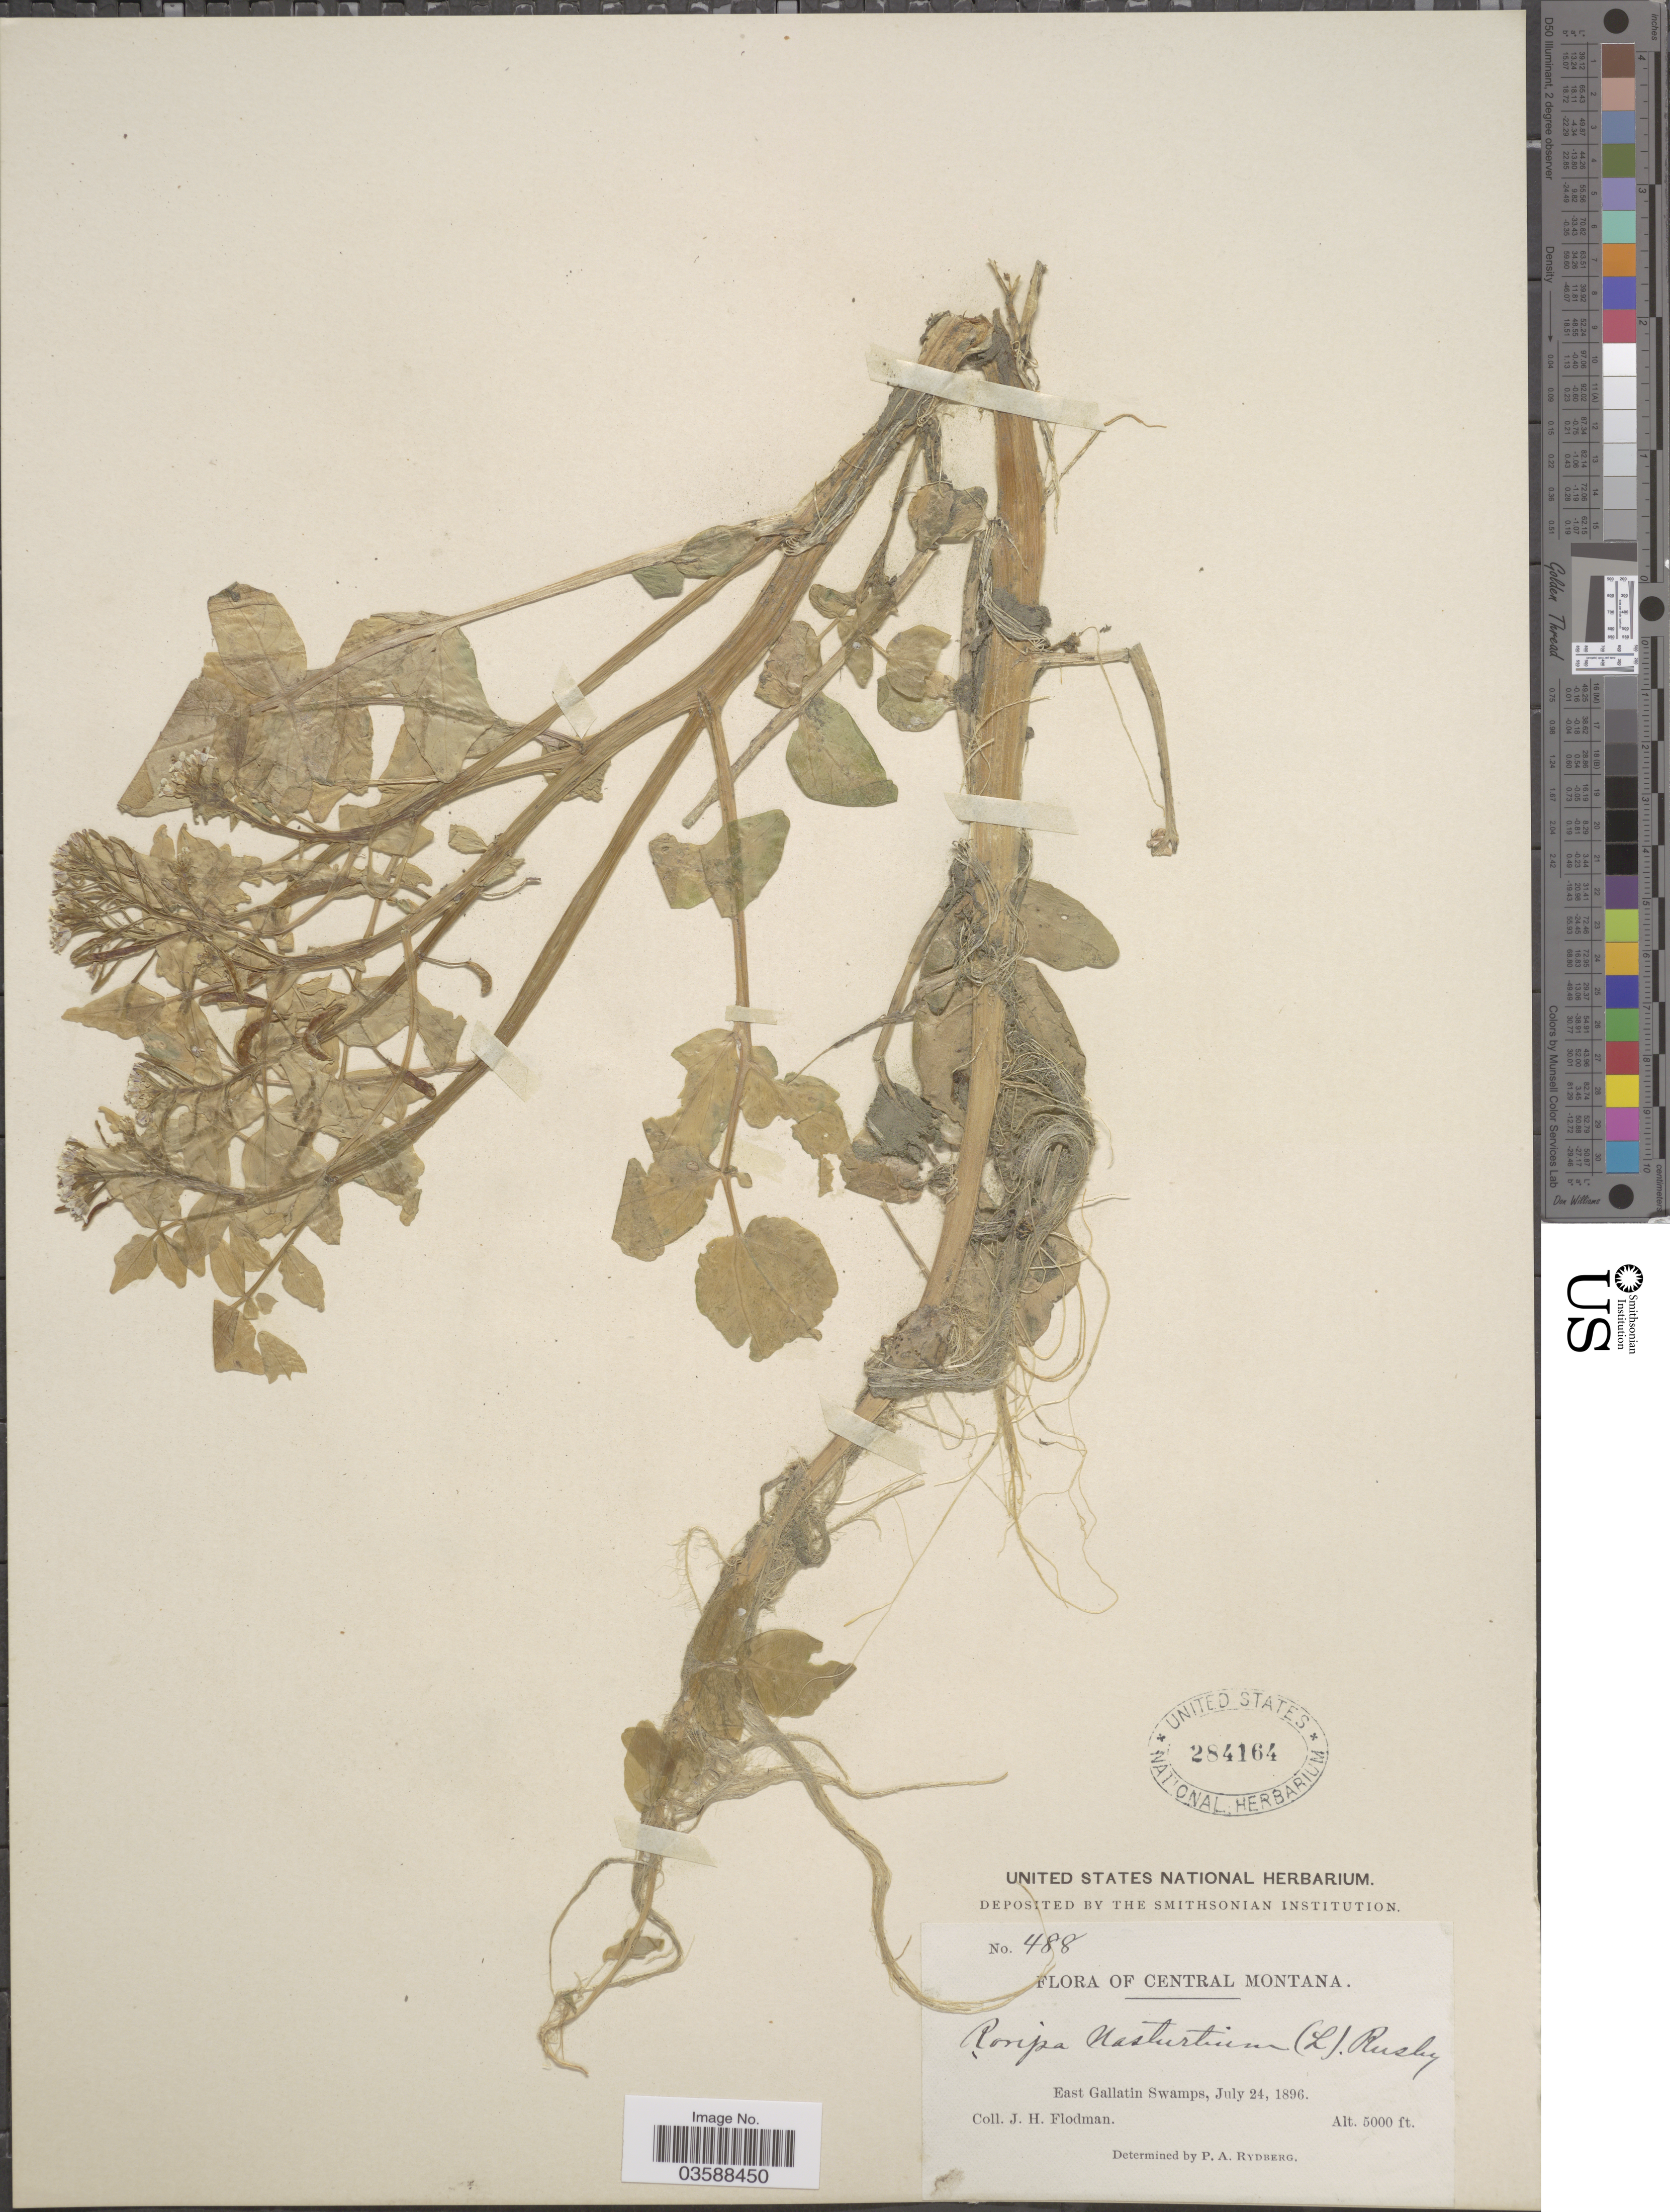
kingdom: Plantae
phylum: Tracheophyta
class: Magnoliopsida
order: Brassicales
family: Brassicaceae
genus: Nasturtium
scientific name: Nasturtium officinale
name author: R. Br.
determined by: Strong, M. T., (US), Smithsonian Institution - National Museum of Natural History (UNITED STATES)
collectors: J. Flodman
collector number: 488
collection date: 1896-07-24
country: United States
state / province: Montana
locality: Central Montana; East Gallatin Swamps.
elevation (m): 1524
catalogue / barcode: US 284164